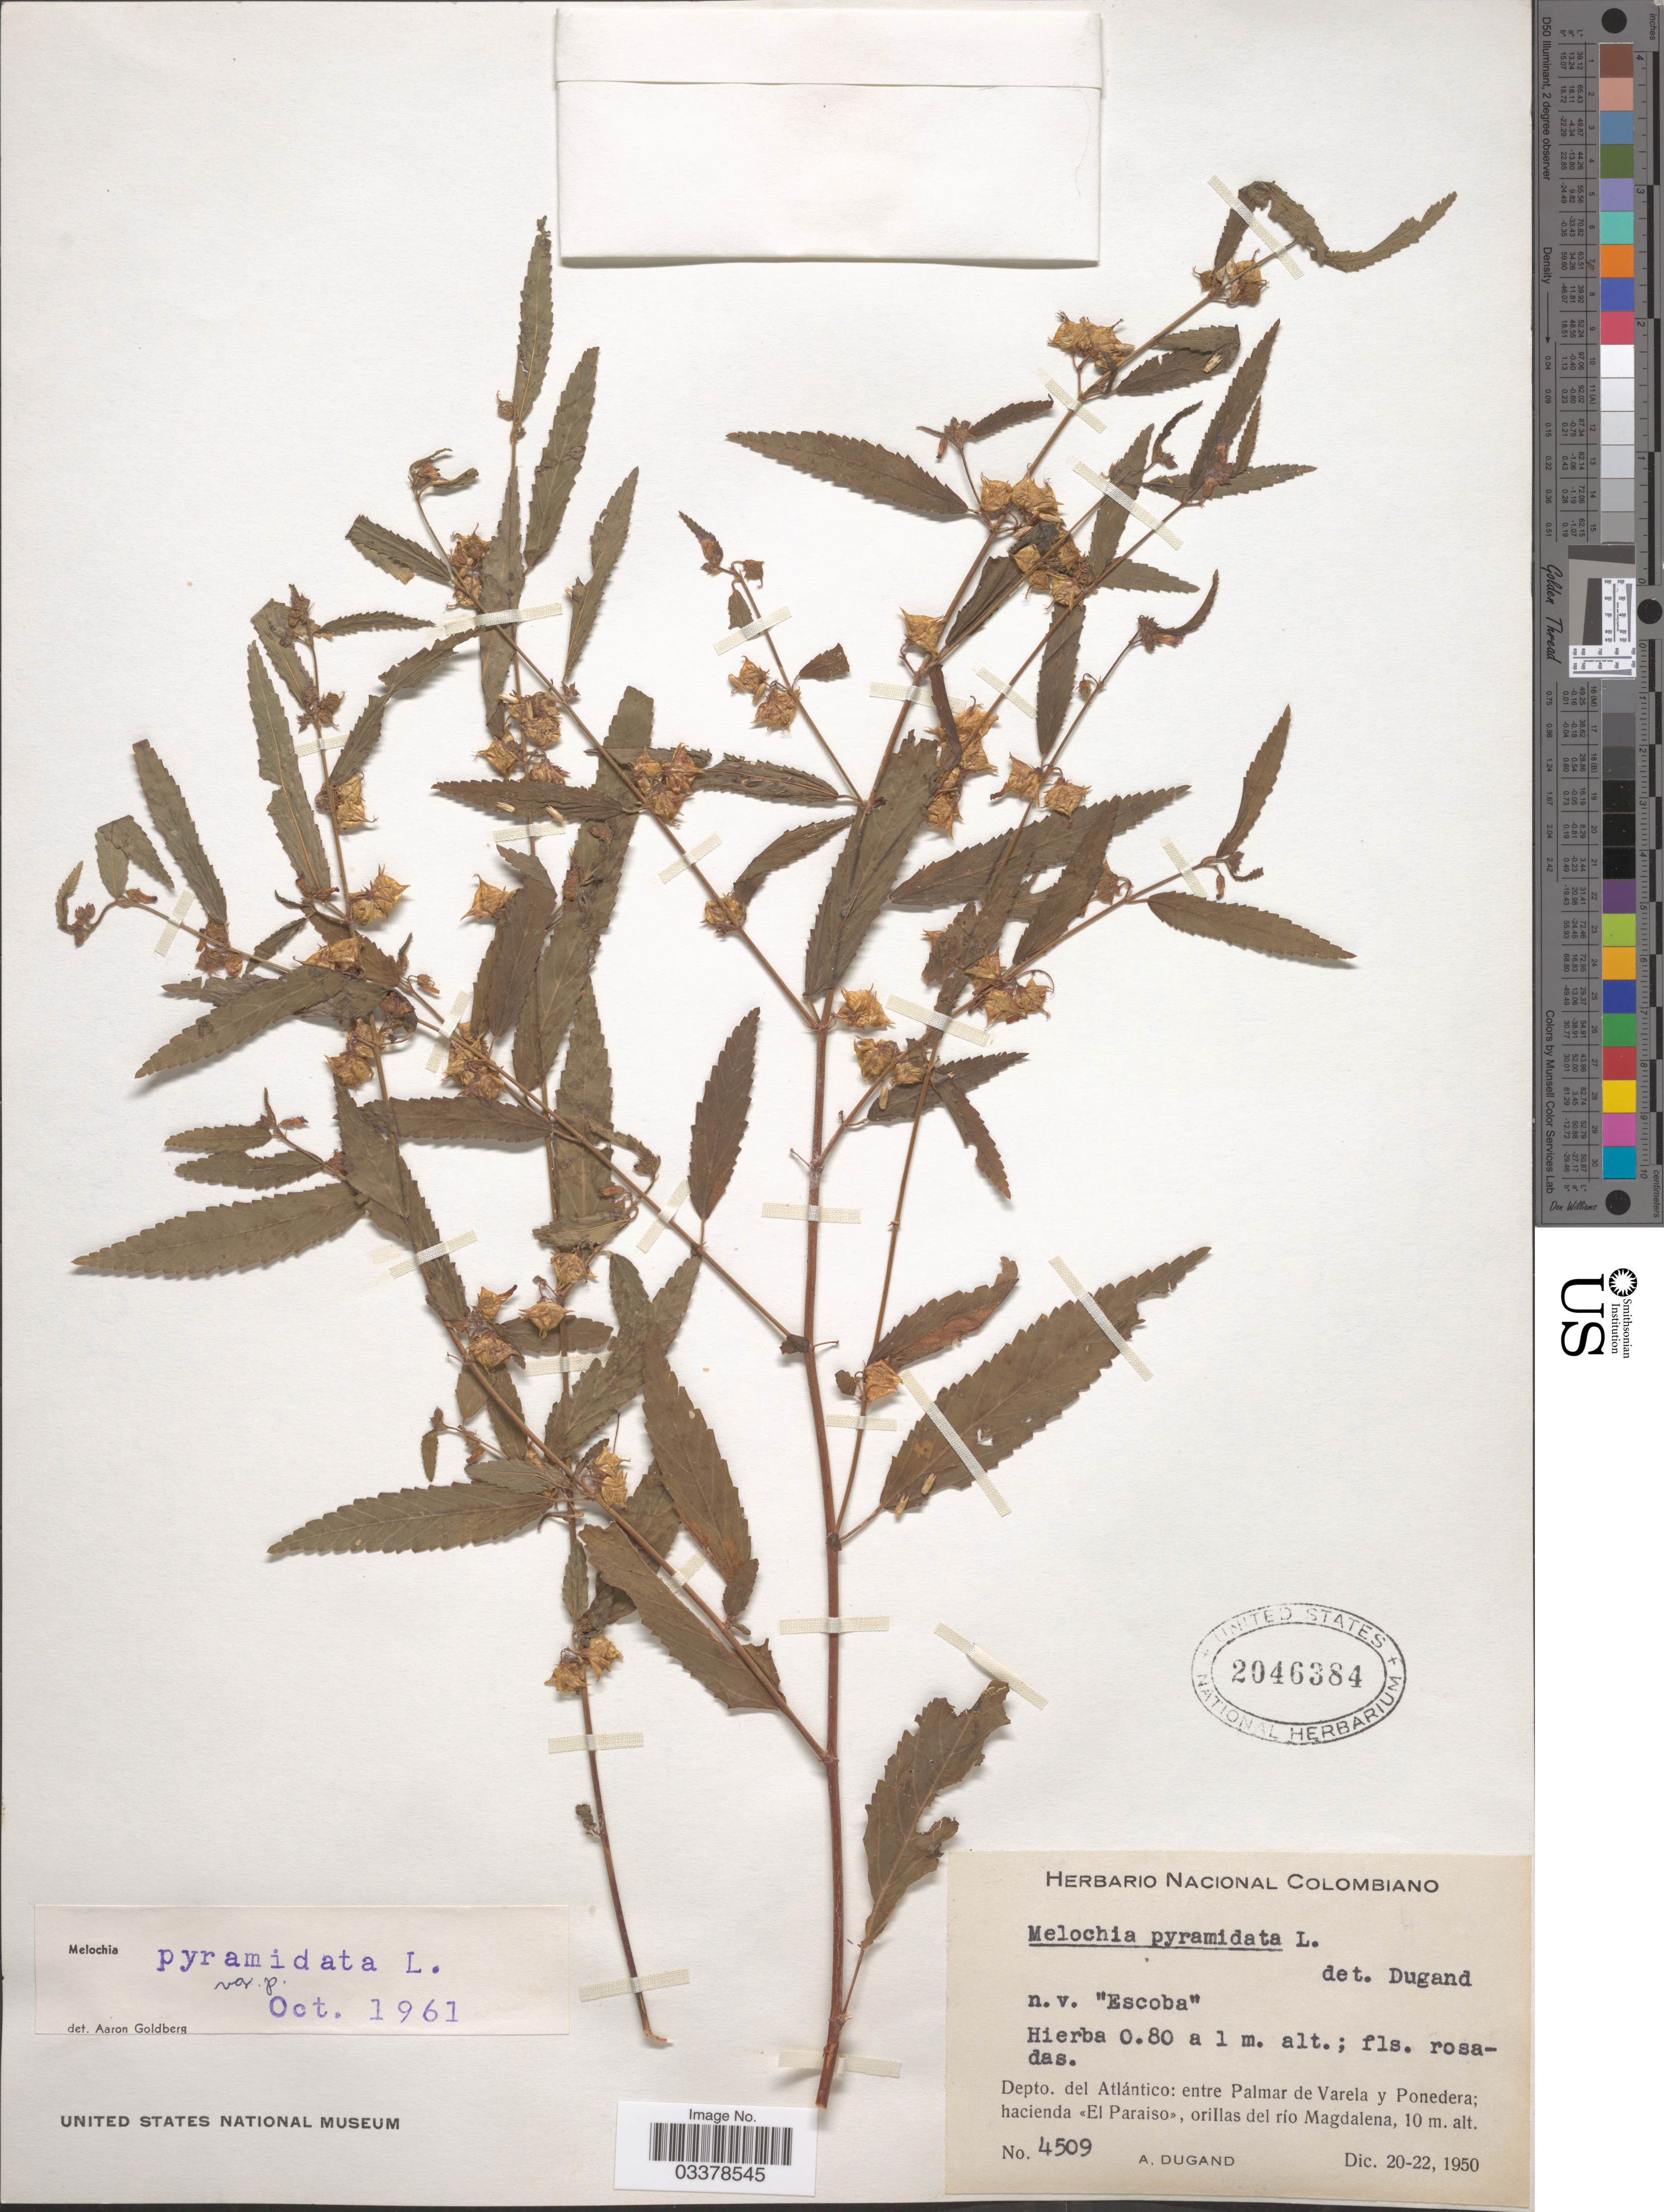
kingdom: Plantae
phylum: Tracheophyta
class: Magnoliopsida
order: Malvales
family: Malvaceae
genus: Melochia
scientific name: Melochia pyramidata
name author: L.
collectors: A. Dugand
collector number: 4509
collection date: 1950-12-20/1950-12-22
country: Colombia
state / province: Atlántico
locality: Depto. del Atlántico: entre Palmar de Varela y Ponedera; hacienda «El Paraiso», orillas del río Magdalena.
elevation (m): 10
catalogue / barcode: US 2046384